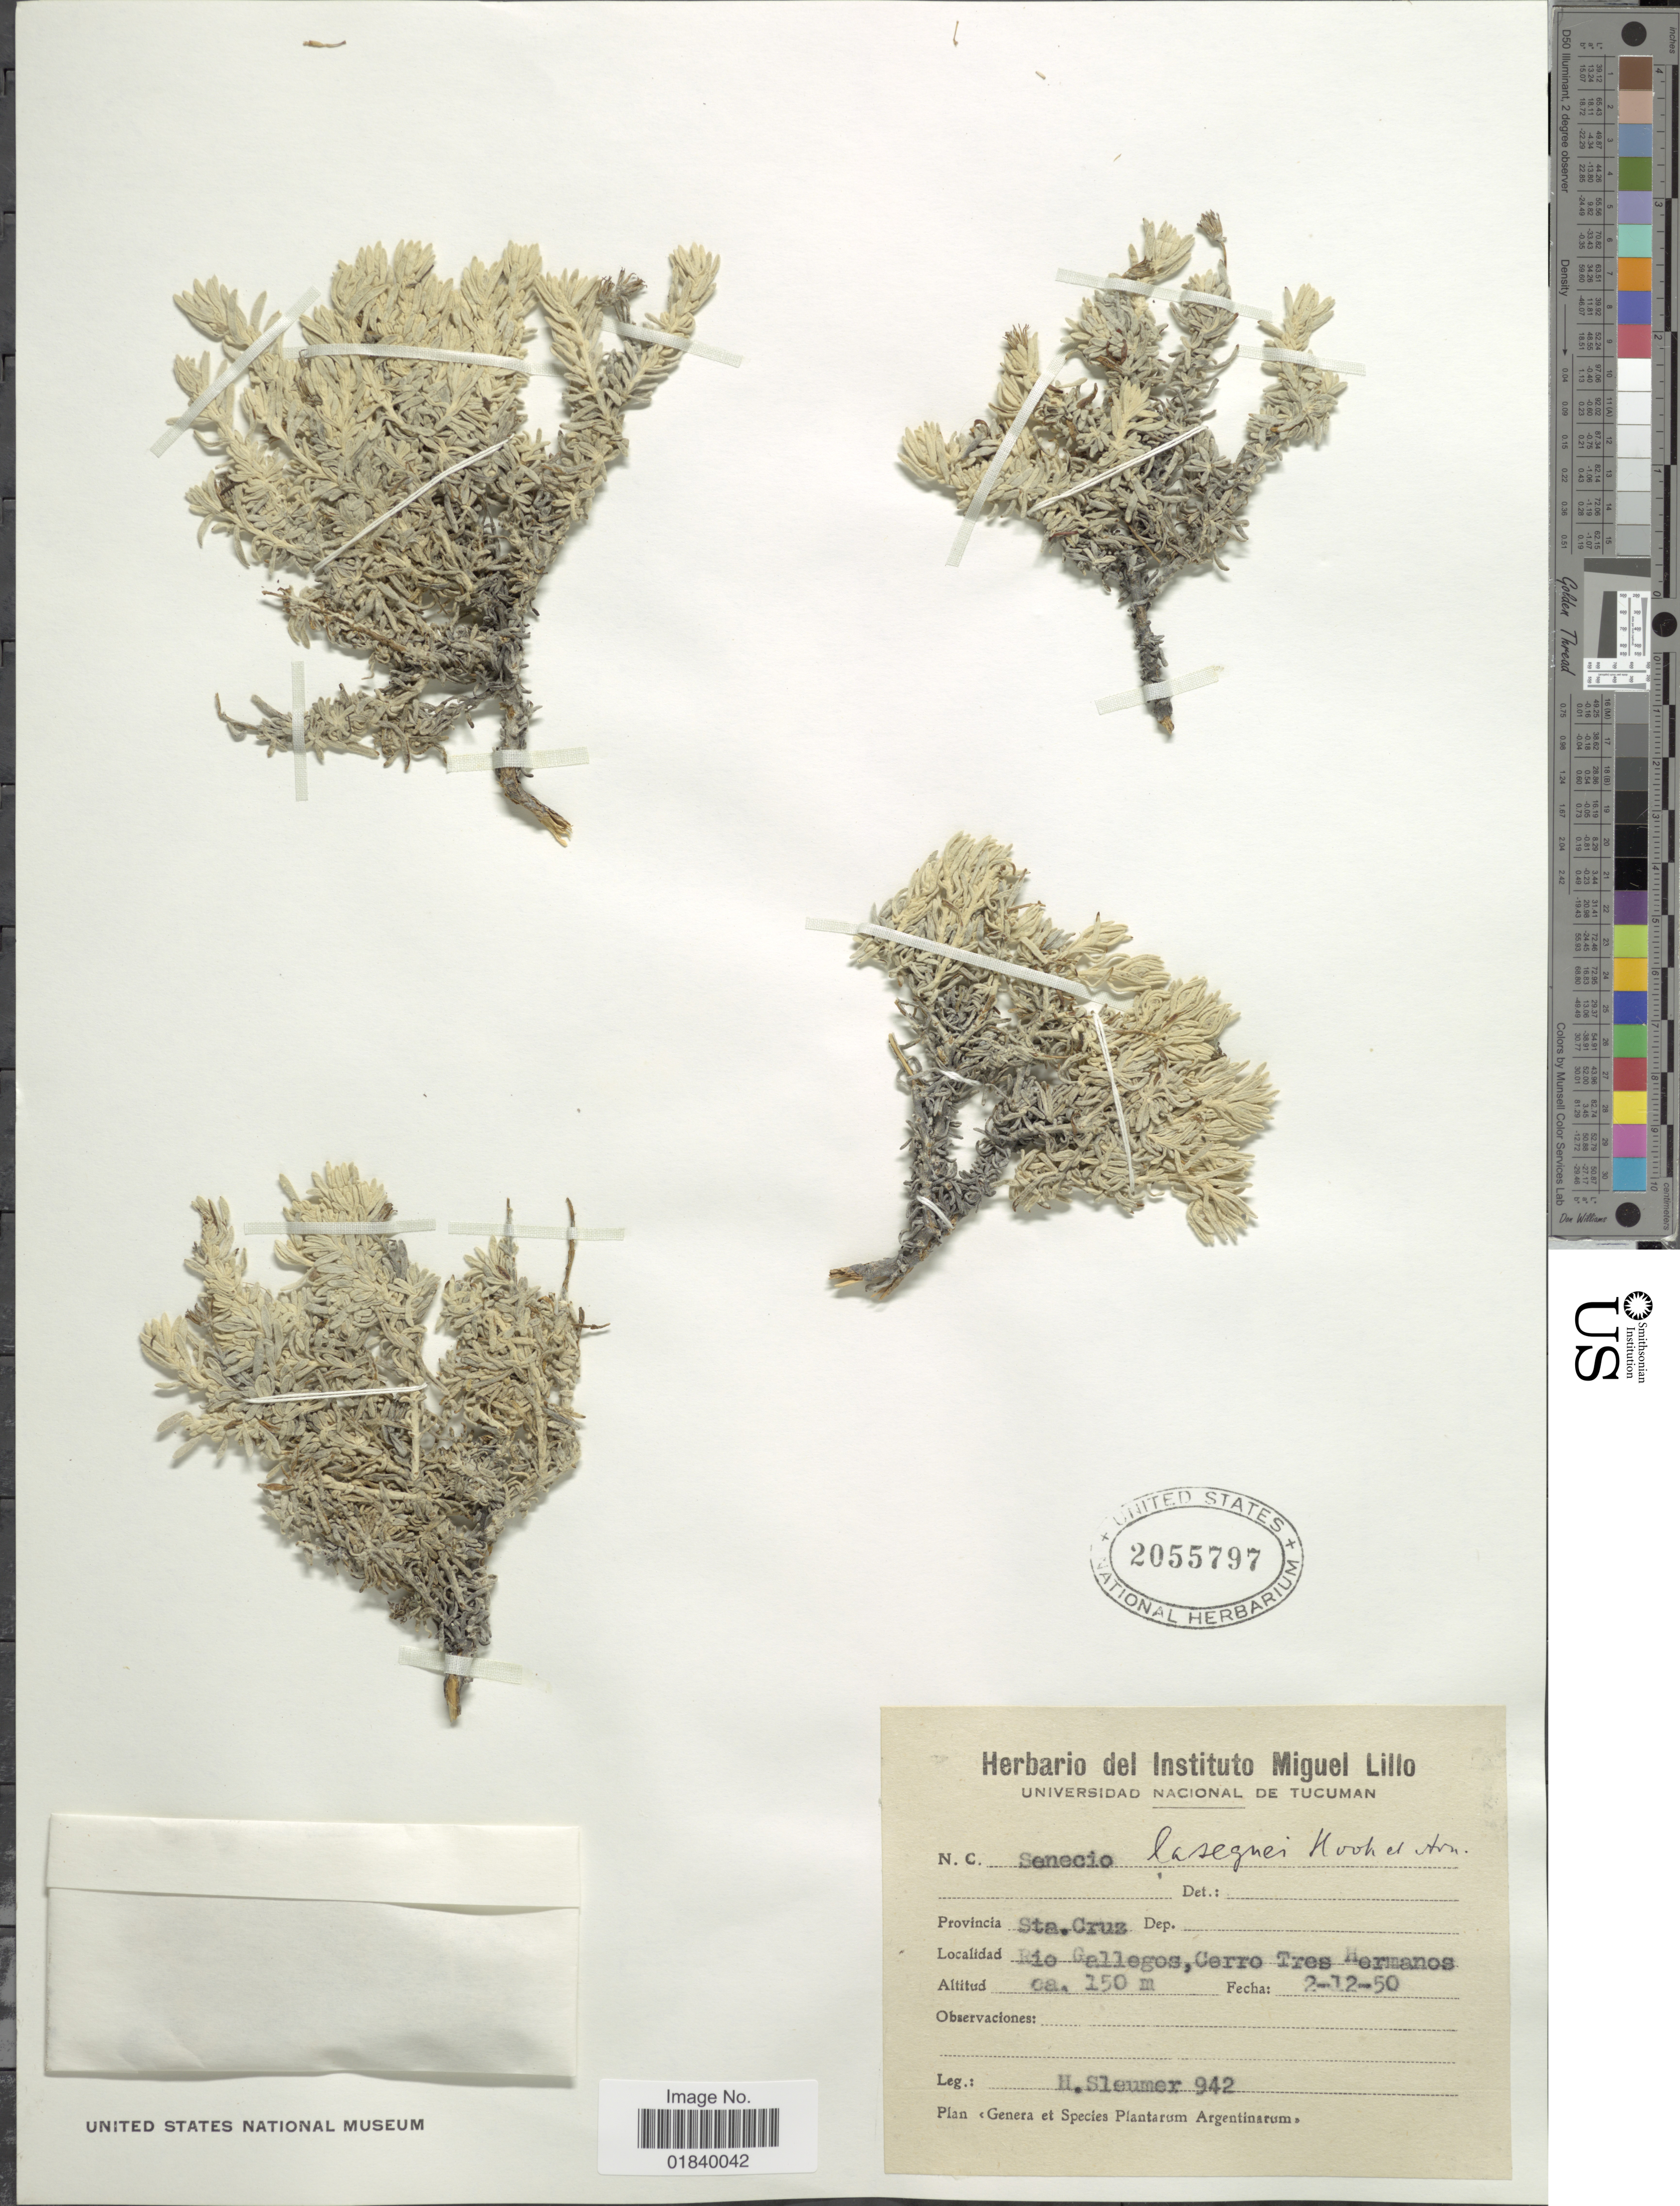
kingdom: Plantae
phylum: Tracheophyta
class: Magnoliopsida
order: Asterales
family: Asteraceae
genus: Senecio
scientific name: Senecio laseguei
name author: Hombr. & Jacquinot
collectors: H. O. Sleumer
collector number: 942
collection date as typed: Transcribed d/m/y: 2/12/50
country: Argentina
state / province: Santa Cruz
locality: Provincia. Sta. Cruz. Rio Gallegos, Cerro Tres Hermanos.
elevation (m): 150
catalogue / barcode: US 2055797